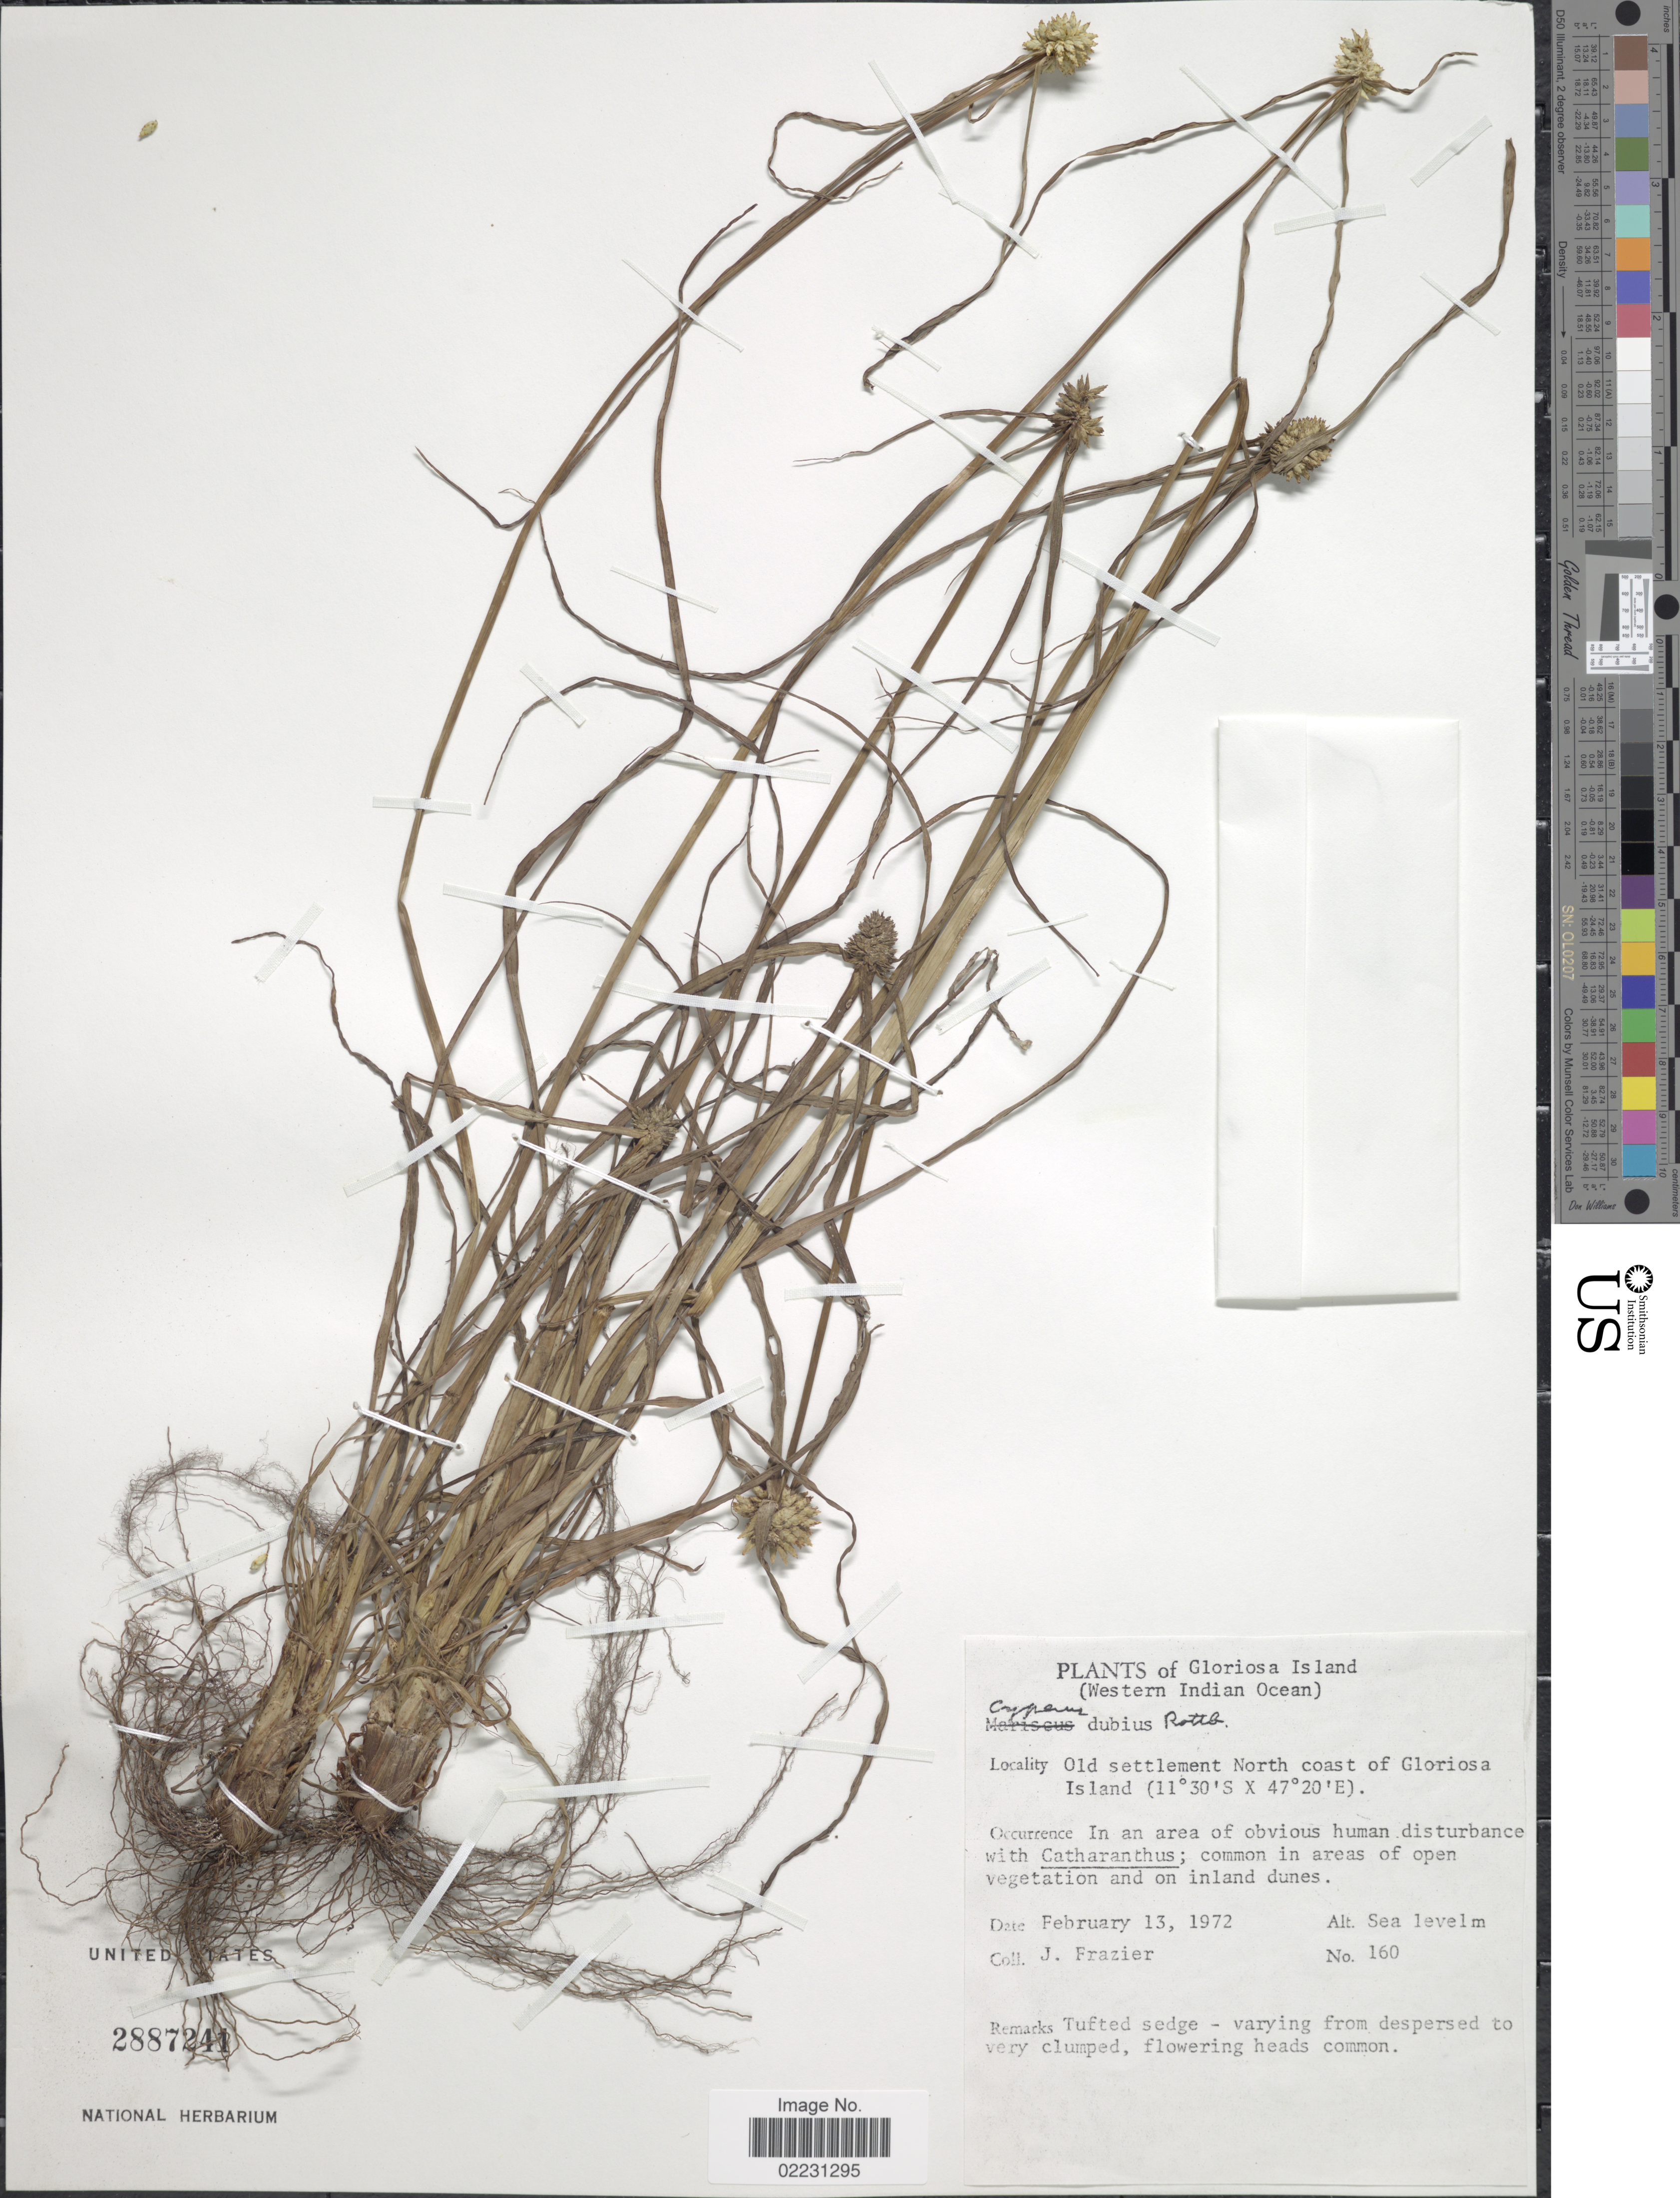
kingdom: Plantae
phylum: Tracheophyta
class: Liliopsida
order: Poales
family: Cyperaceae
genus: Cyperus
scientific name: Cyperus dubius Rottb. var. dubius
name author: Rottb.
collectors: J. Frazier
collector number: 160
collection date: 1972-02-13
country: French Southern Territories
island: Île Glorieuse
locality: Île Glorieuse. Old settlement N coast of Île Glorieuse.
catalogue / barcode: US 2887241